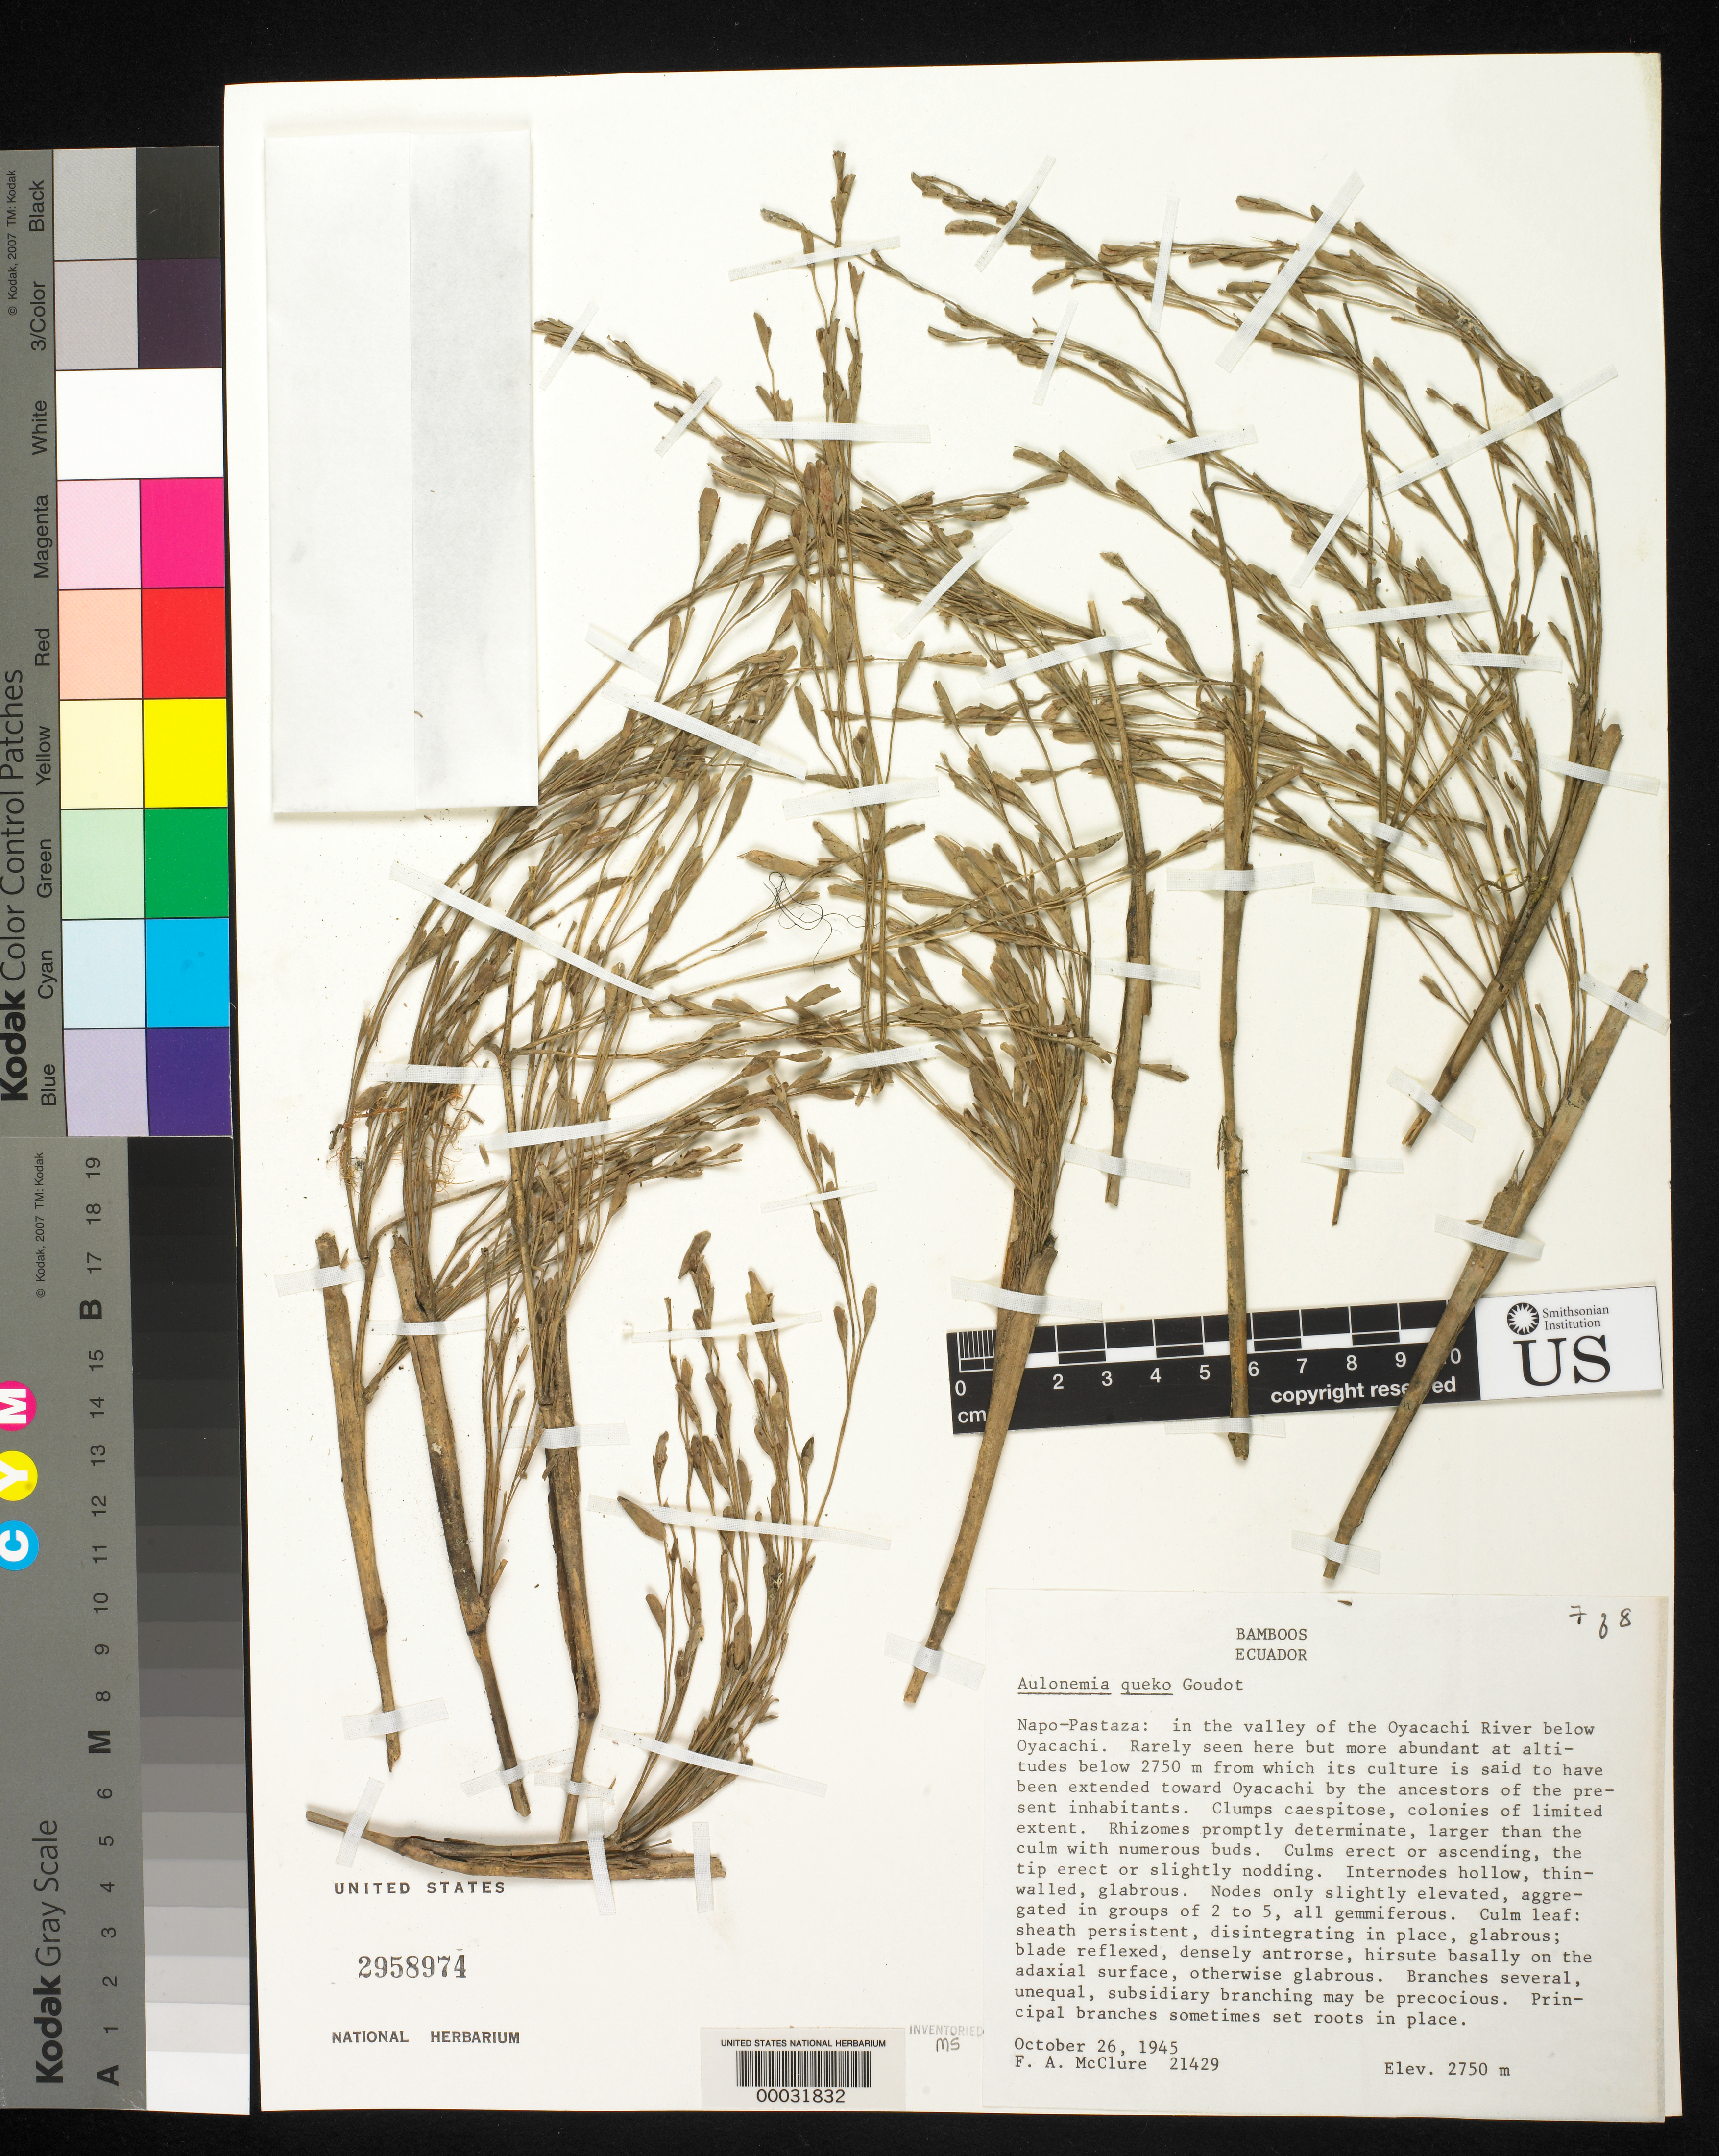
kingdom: Plantae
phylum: Tracheophyta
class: Liliopsida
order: Poales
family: Poaceae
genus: Aulonemia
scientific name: Aulonemia queko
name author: Goudot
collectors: F. A. McClure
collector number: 21429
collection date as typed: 26 Oct 1945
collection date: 1945-10-26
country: Ecuador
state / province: Napo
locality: Below oyacachi, Prov. of Napo-pastaza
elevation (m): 2750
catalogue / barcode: US 2958974